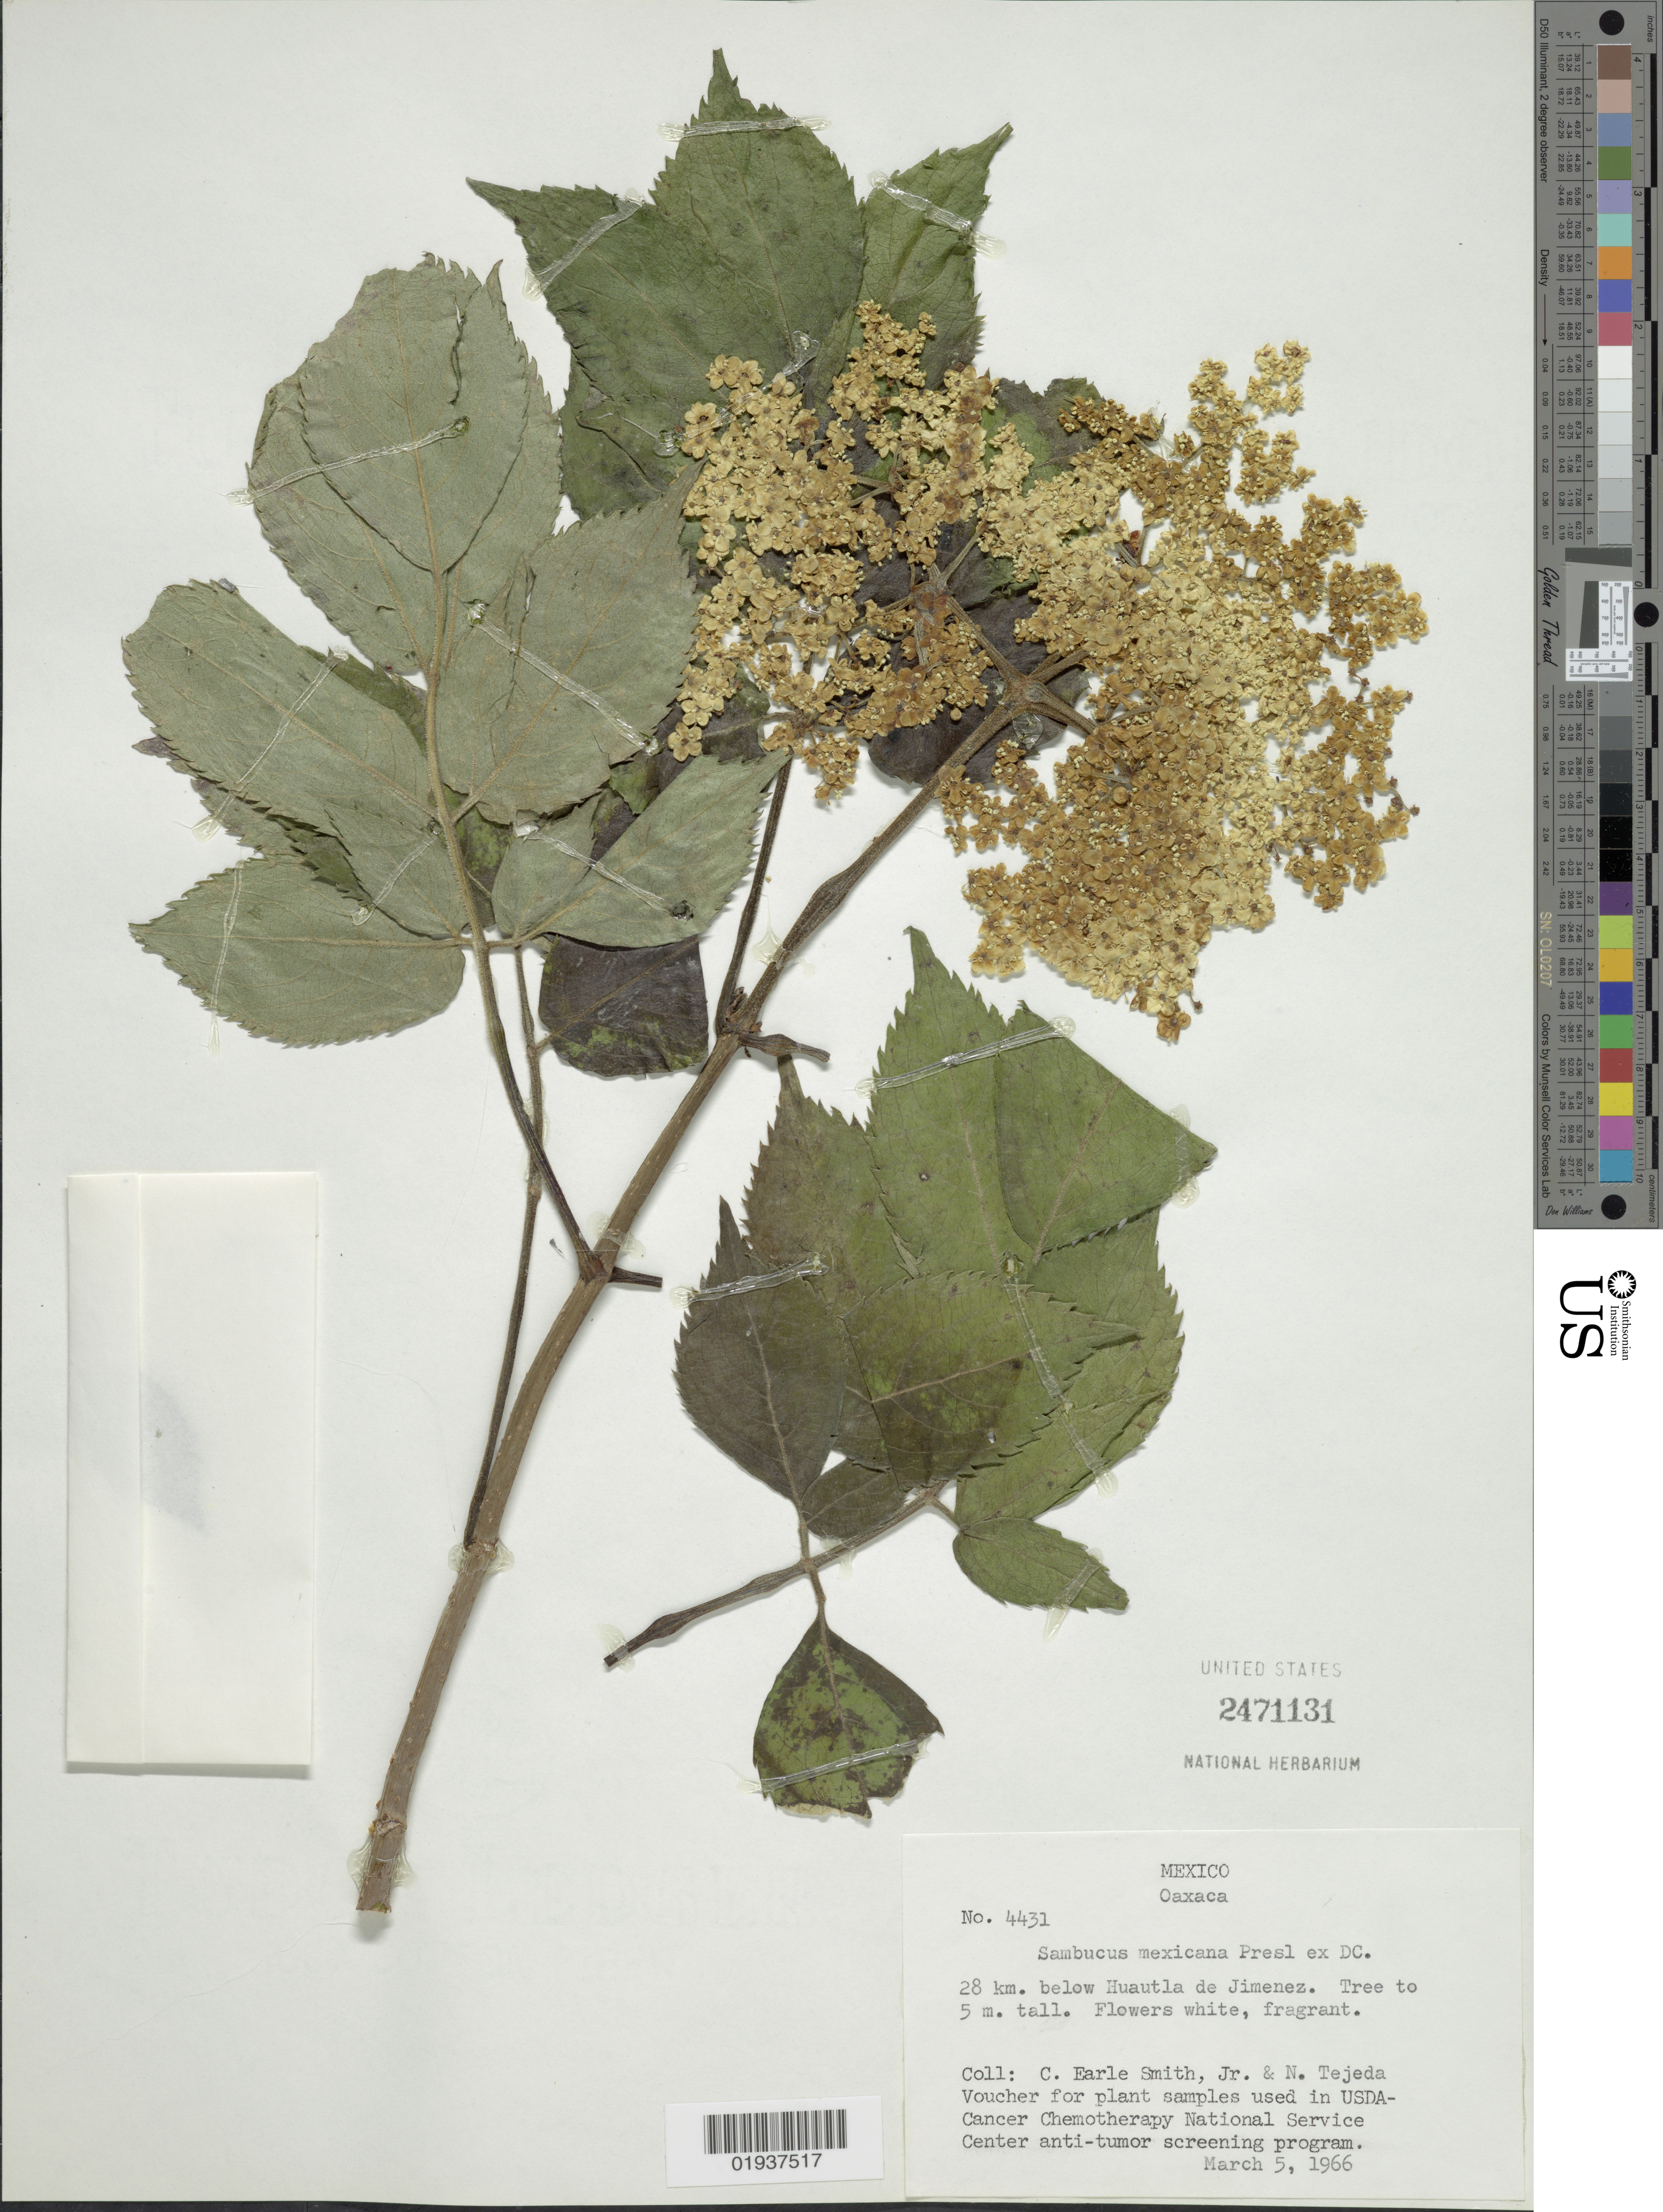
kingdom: Plantae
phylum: Tracheophyta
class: Magnoliopsida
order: Dipsacales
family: Viburnaceae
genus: Sambucus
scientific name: Sambucus mexicana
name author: C. Presl ex DC.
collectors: C. E. Smith Jr. & N. Tejeda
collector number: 4431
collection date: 1966-03-05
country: Mexico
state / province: Oaxaca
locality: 28 km. below Huatla de Jimenez.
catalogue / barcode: US 2471131